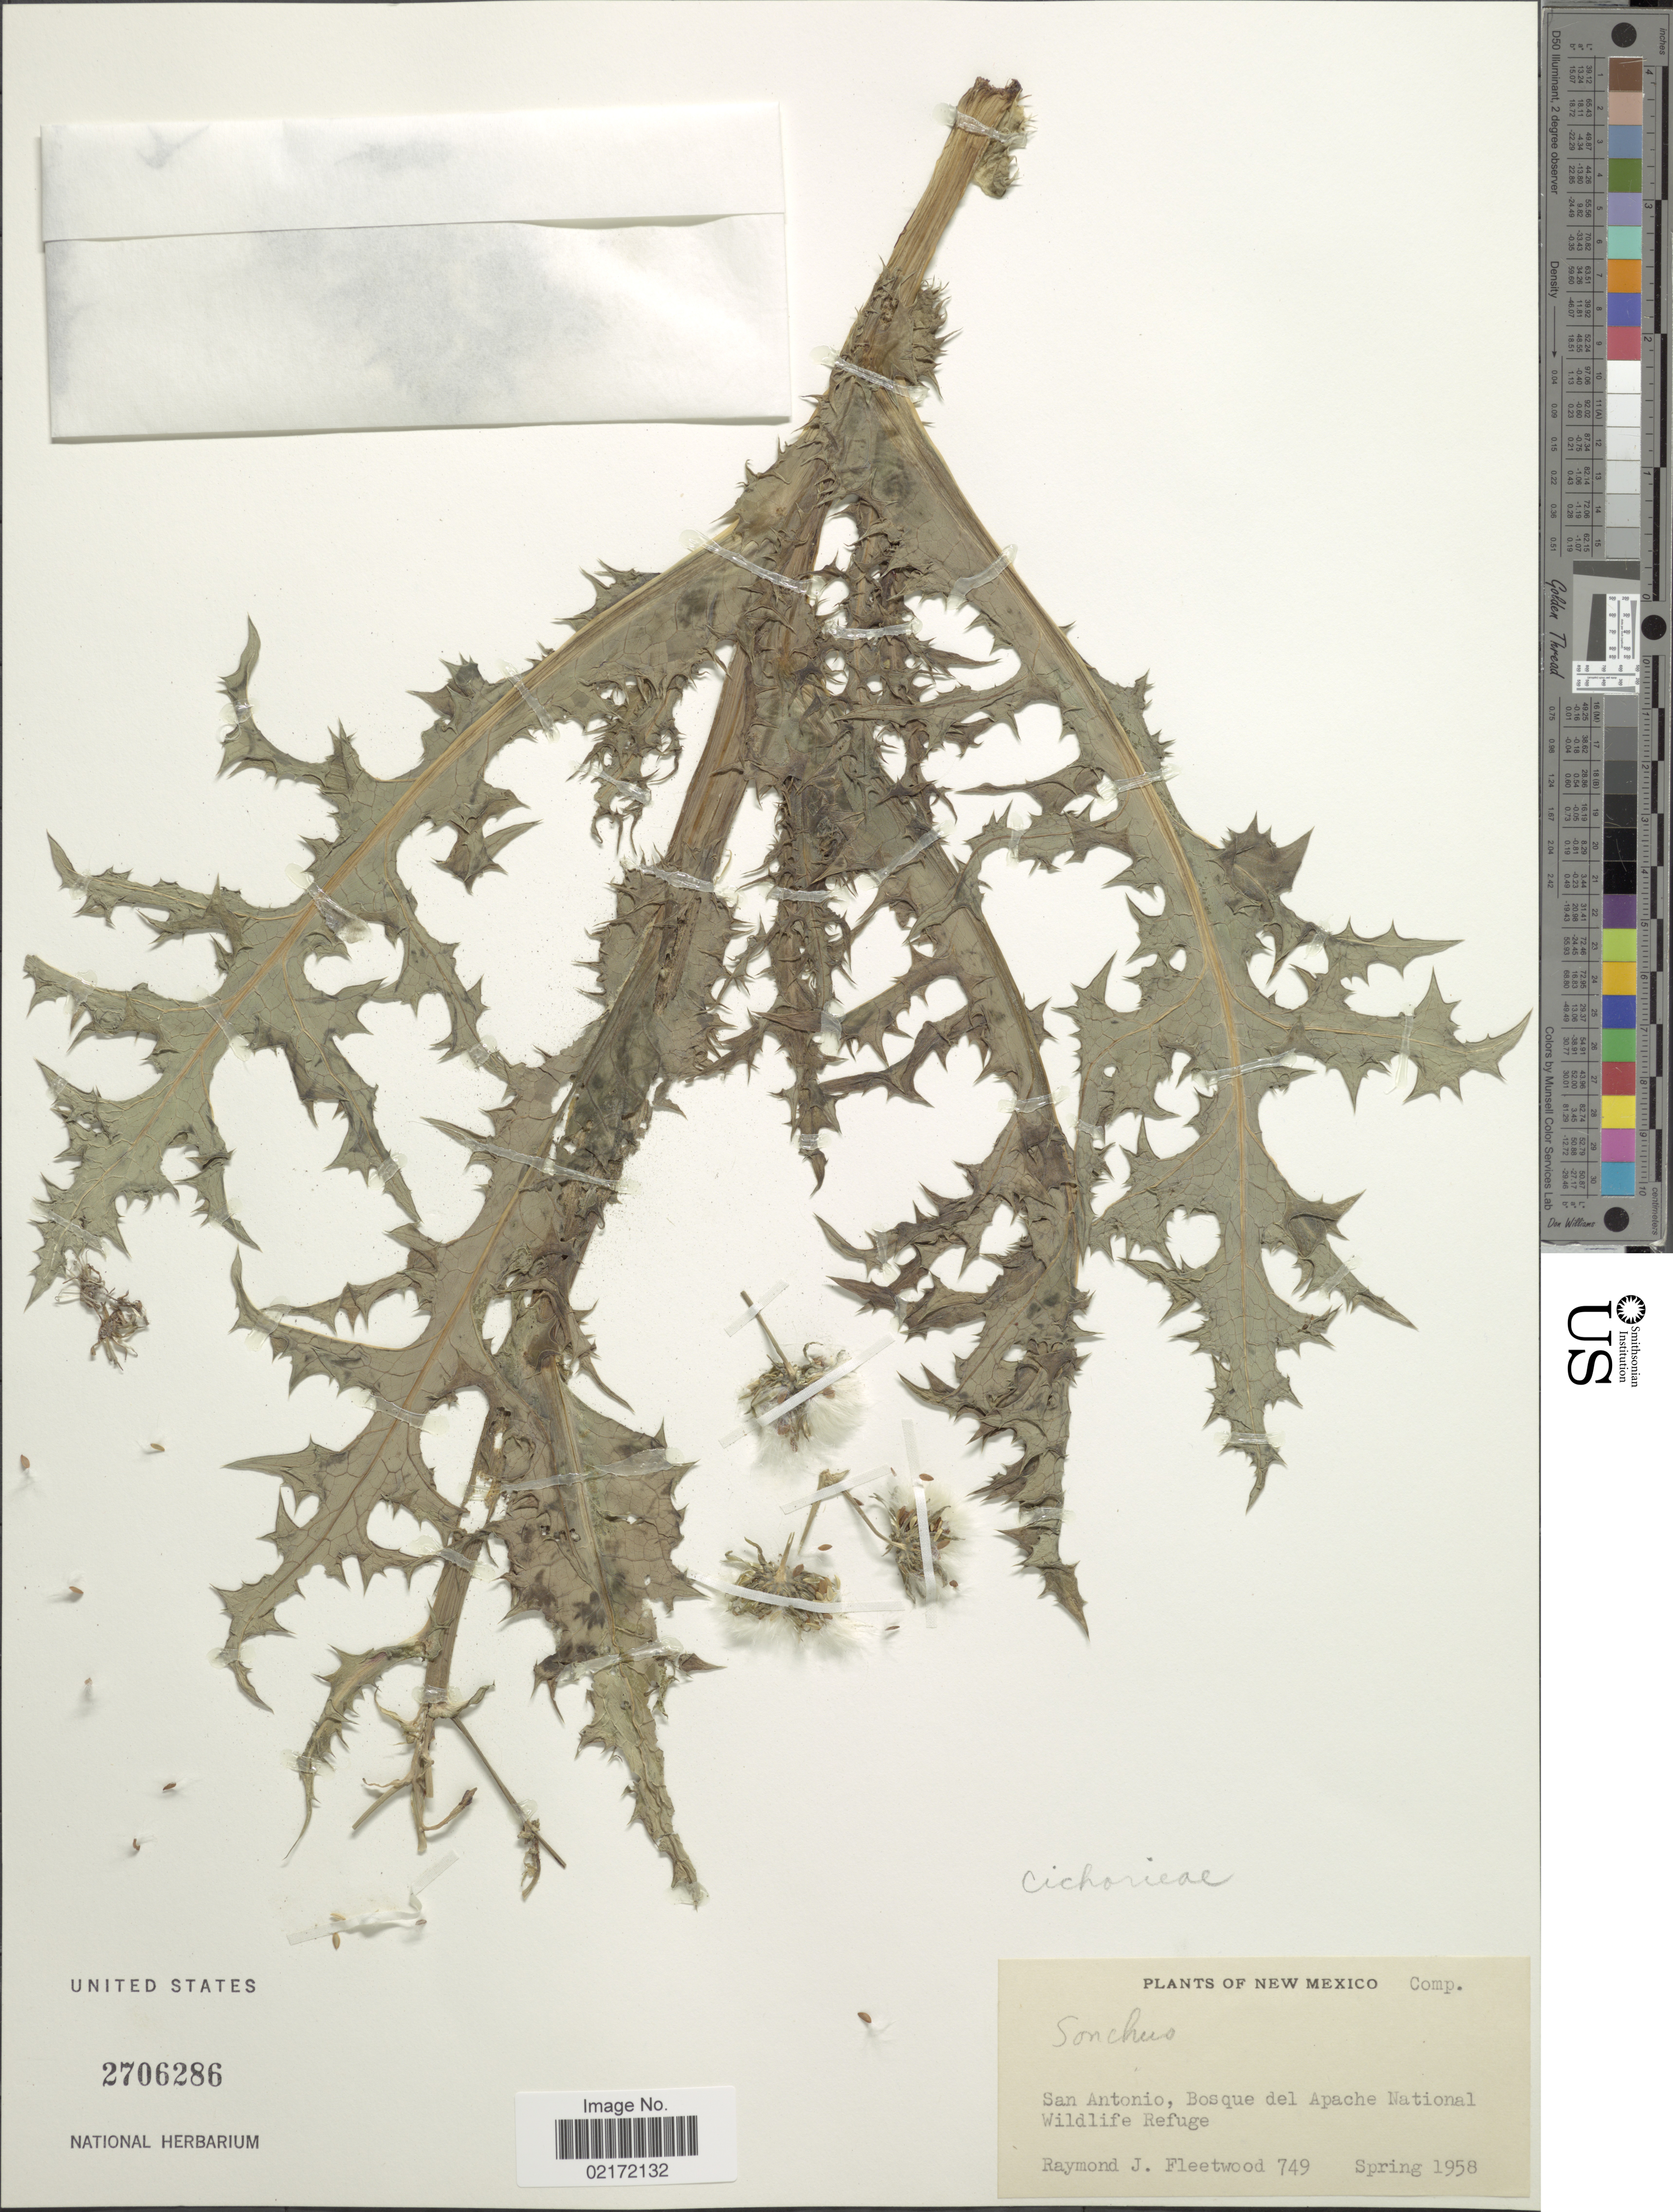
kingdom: Plantae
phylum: Tracheophyta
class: Magnoliopsida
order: Asterales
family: Asteraceae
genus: Sonchus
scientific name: Sonchus sp.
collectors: R. J. Fleetwood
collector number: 749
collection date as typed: Spring 1958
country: United States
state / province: New Mexico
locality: San Antonio, Bosque del Apache National Wildlife Refuge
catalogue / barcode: US 2706286